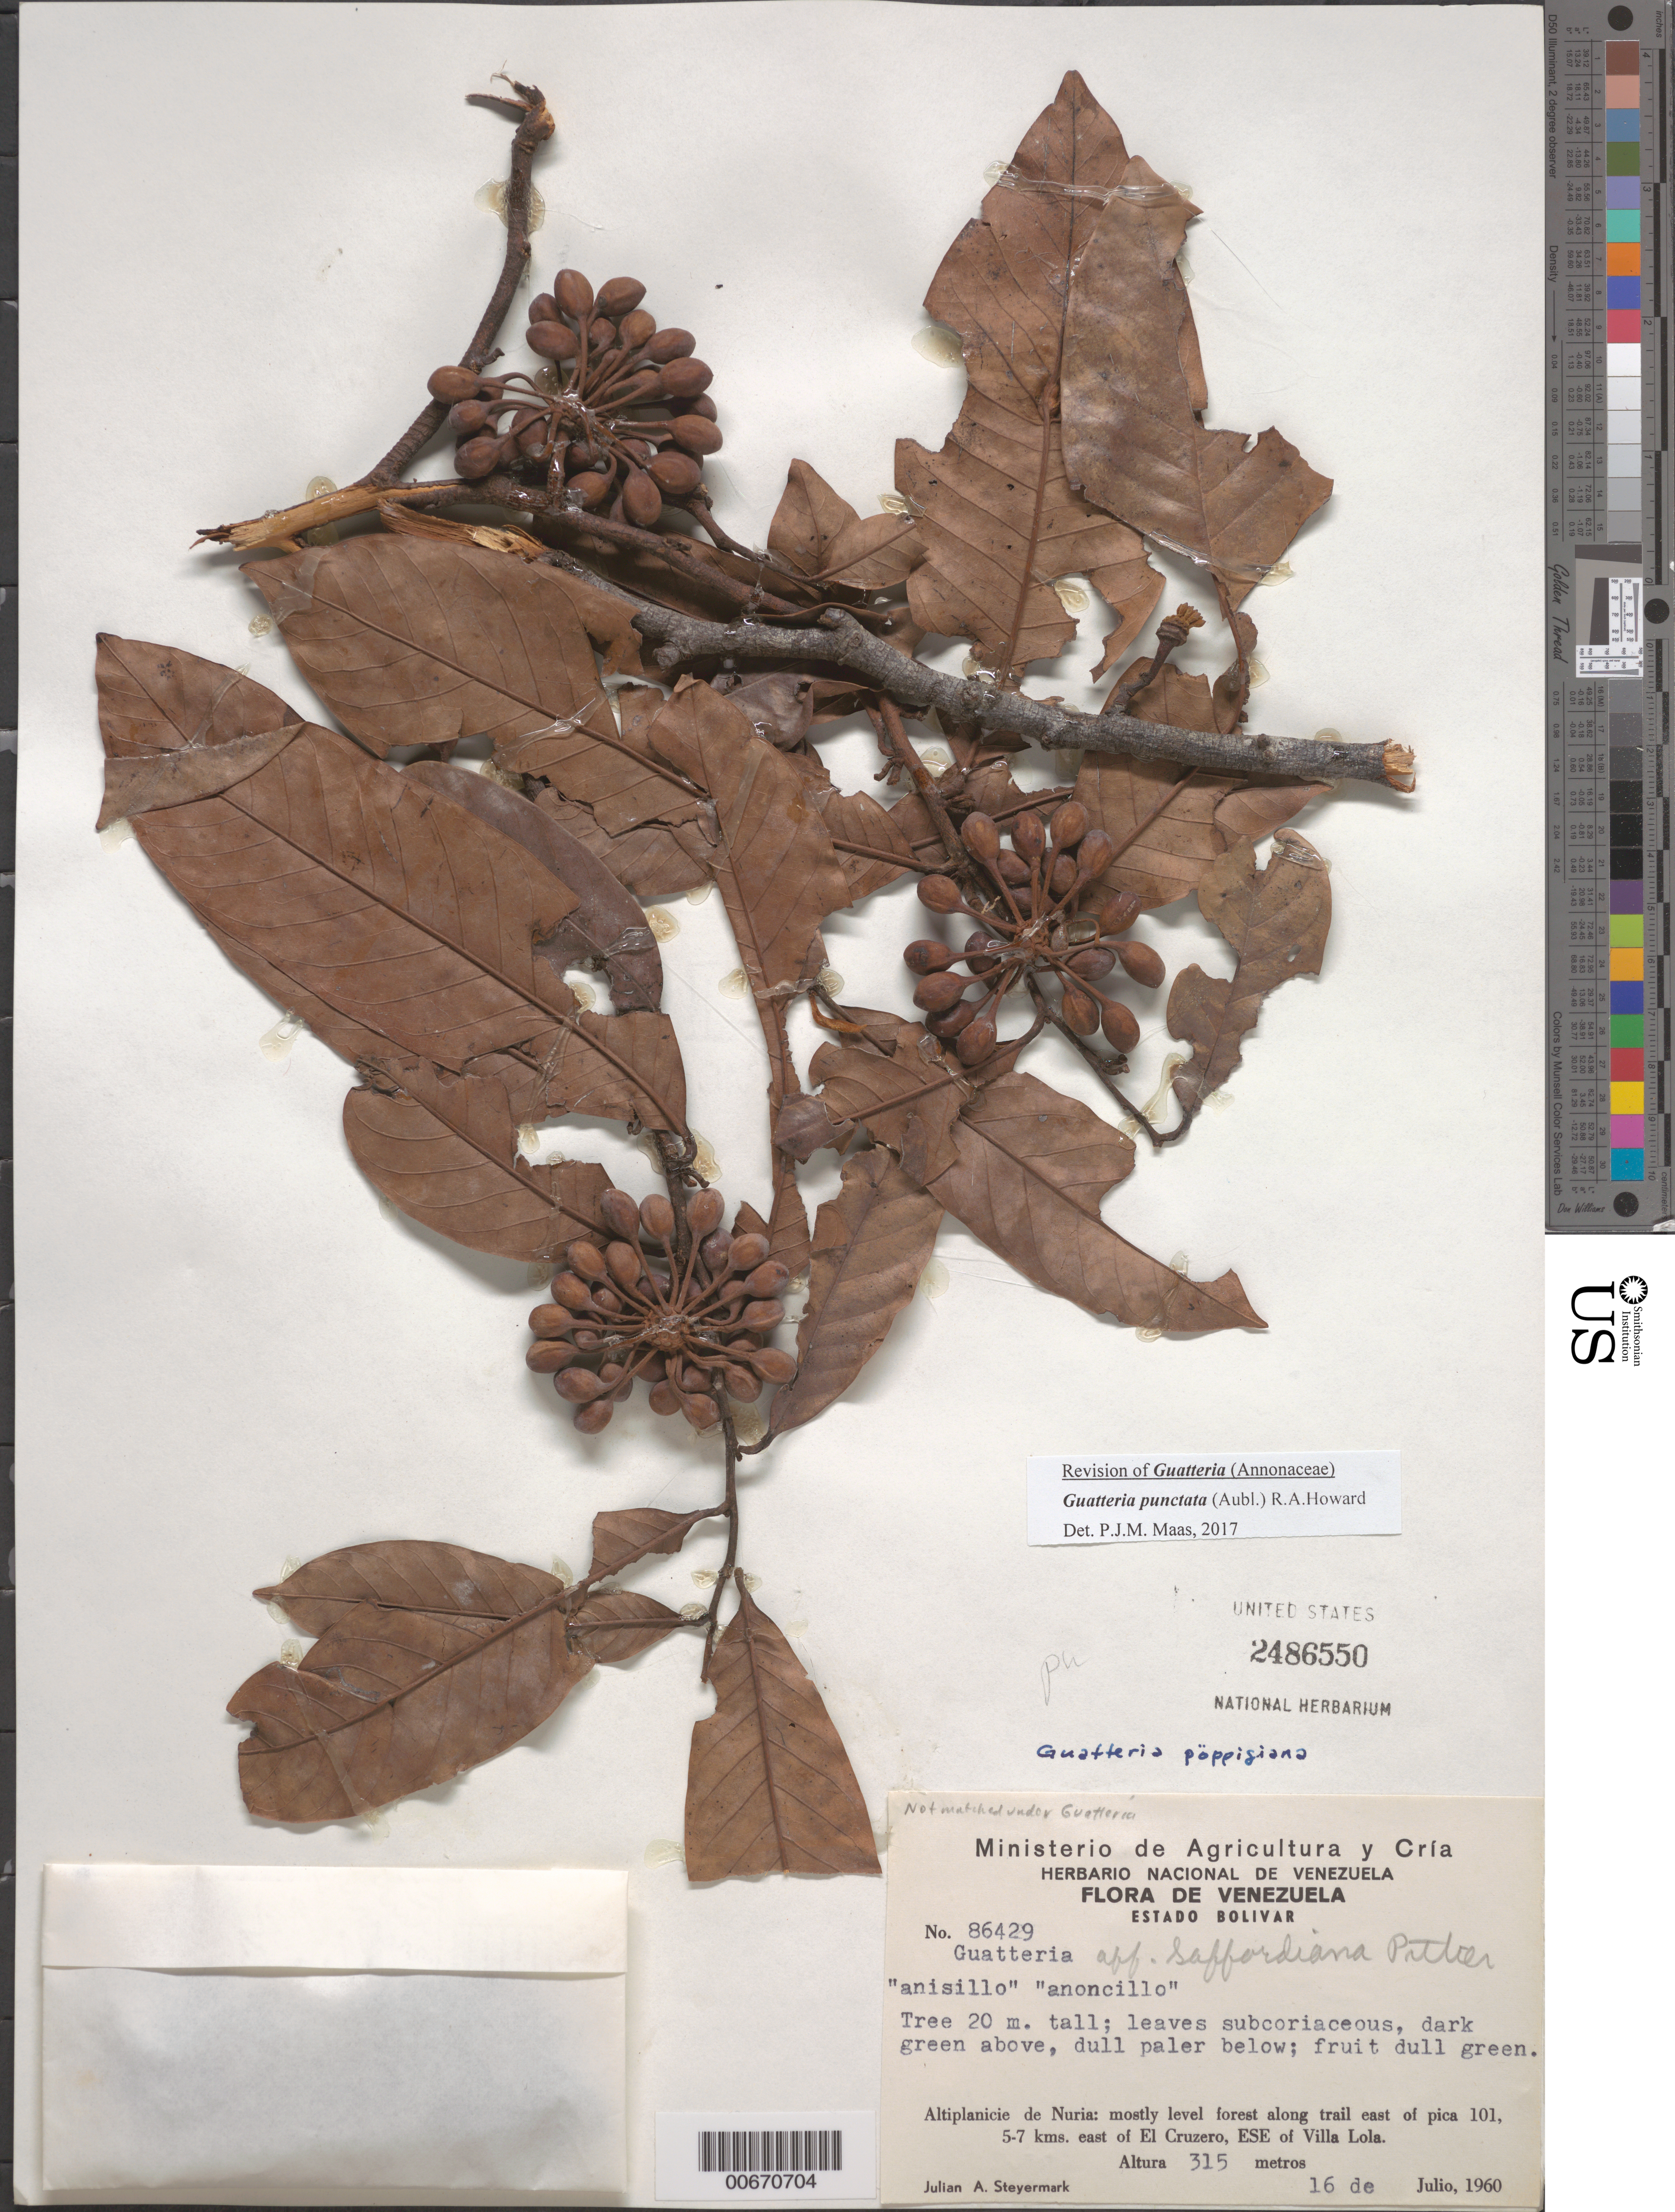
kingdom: Plantae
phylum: Tracheophyta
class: Magnoliopsida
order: Magnoliales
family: Annonaceae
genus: Guatteria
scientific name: Guatteria punctata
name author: (Aubl.) R.A. Howard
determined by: Maas, Paul J.; Maas, H.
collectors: J. Steyermark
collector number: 86429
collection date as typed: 16-Jul-60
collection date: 1960-07-16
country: Venezuela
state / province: Bolívar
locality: Altiplanicie de Nuria, trail E of pk 101, 5-7 km E of El Cruzero, ESE of Villa Lola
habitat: Level forest along trail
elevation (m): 315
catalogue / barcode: US 2486550